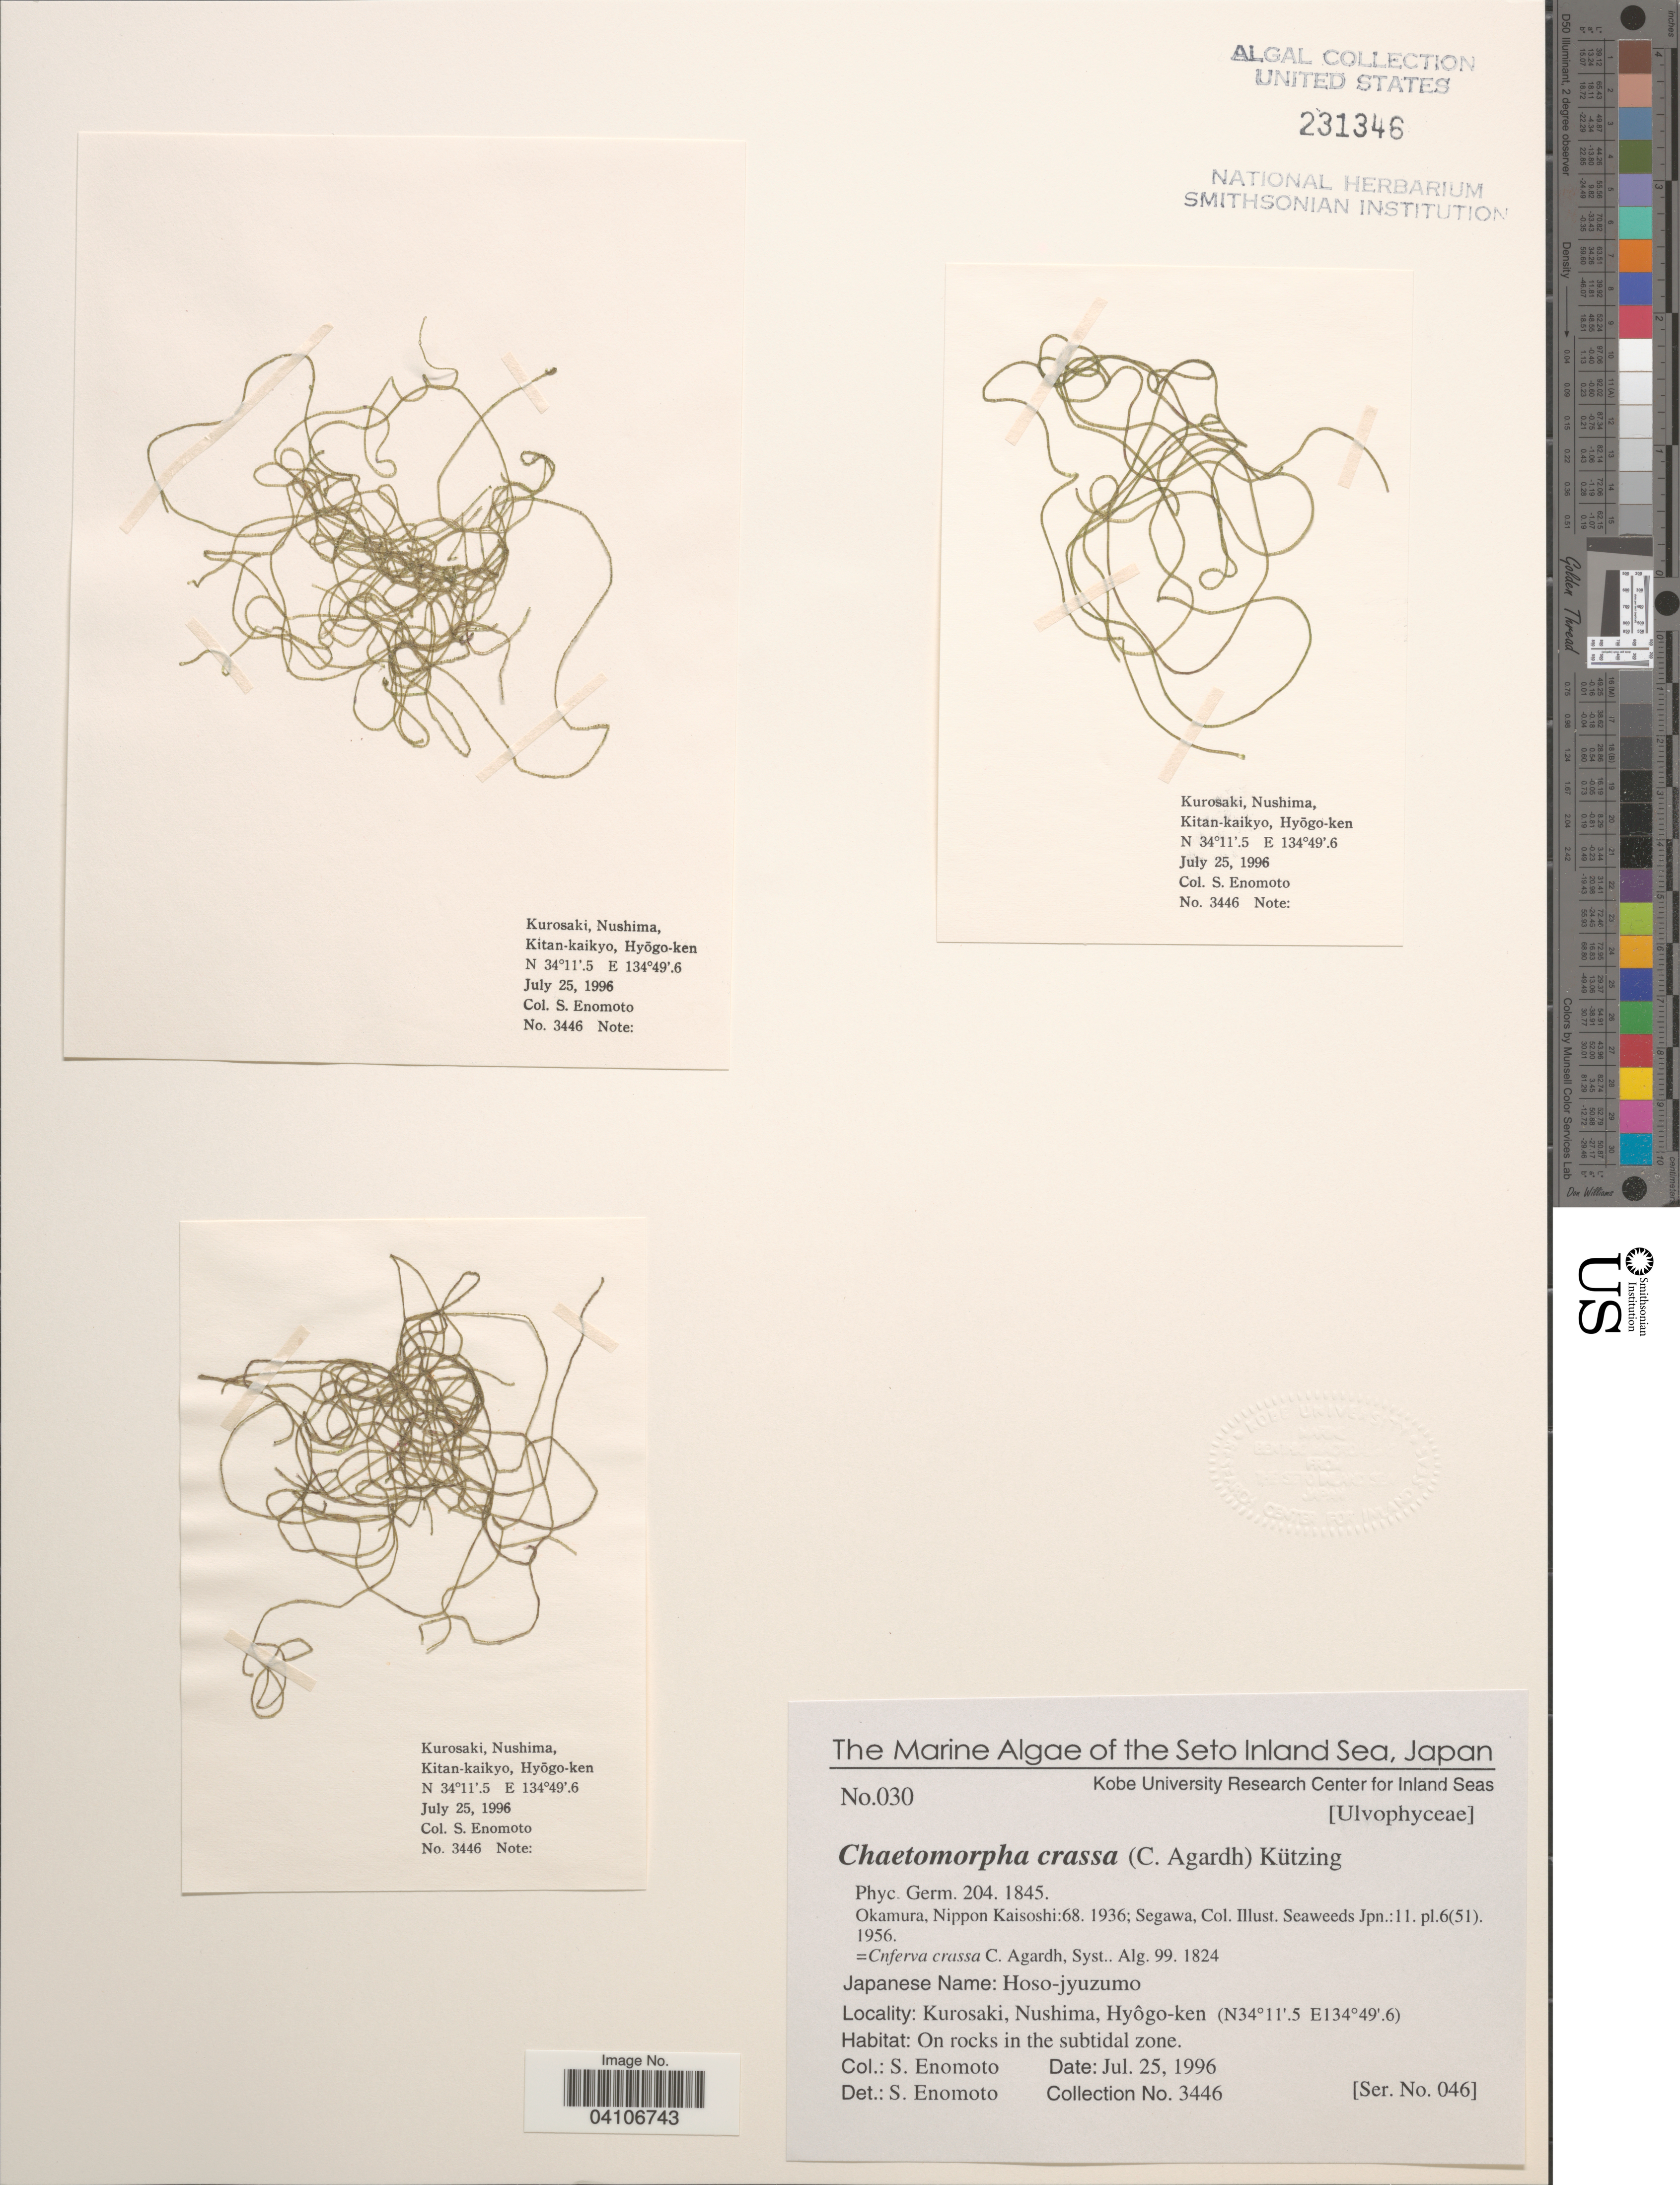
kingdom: Plantae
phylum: Chlorophyta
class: Ulvophyceae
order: Cladophorales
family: Cladophoraceae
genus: Chaetomorpha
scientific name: Chaetomorpha aerea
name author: (Dillwyn) Kütz.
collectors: S. Enomoto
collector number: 3446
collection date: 1996-07-25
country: Japan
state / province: Hyogo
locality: The Seto Inland Sea. Kurosaki, Nushima, Hyôgo-ken. On rocks in the subtidal zone.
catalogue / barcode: US 231346